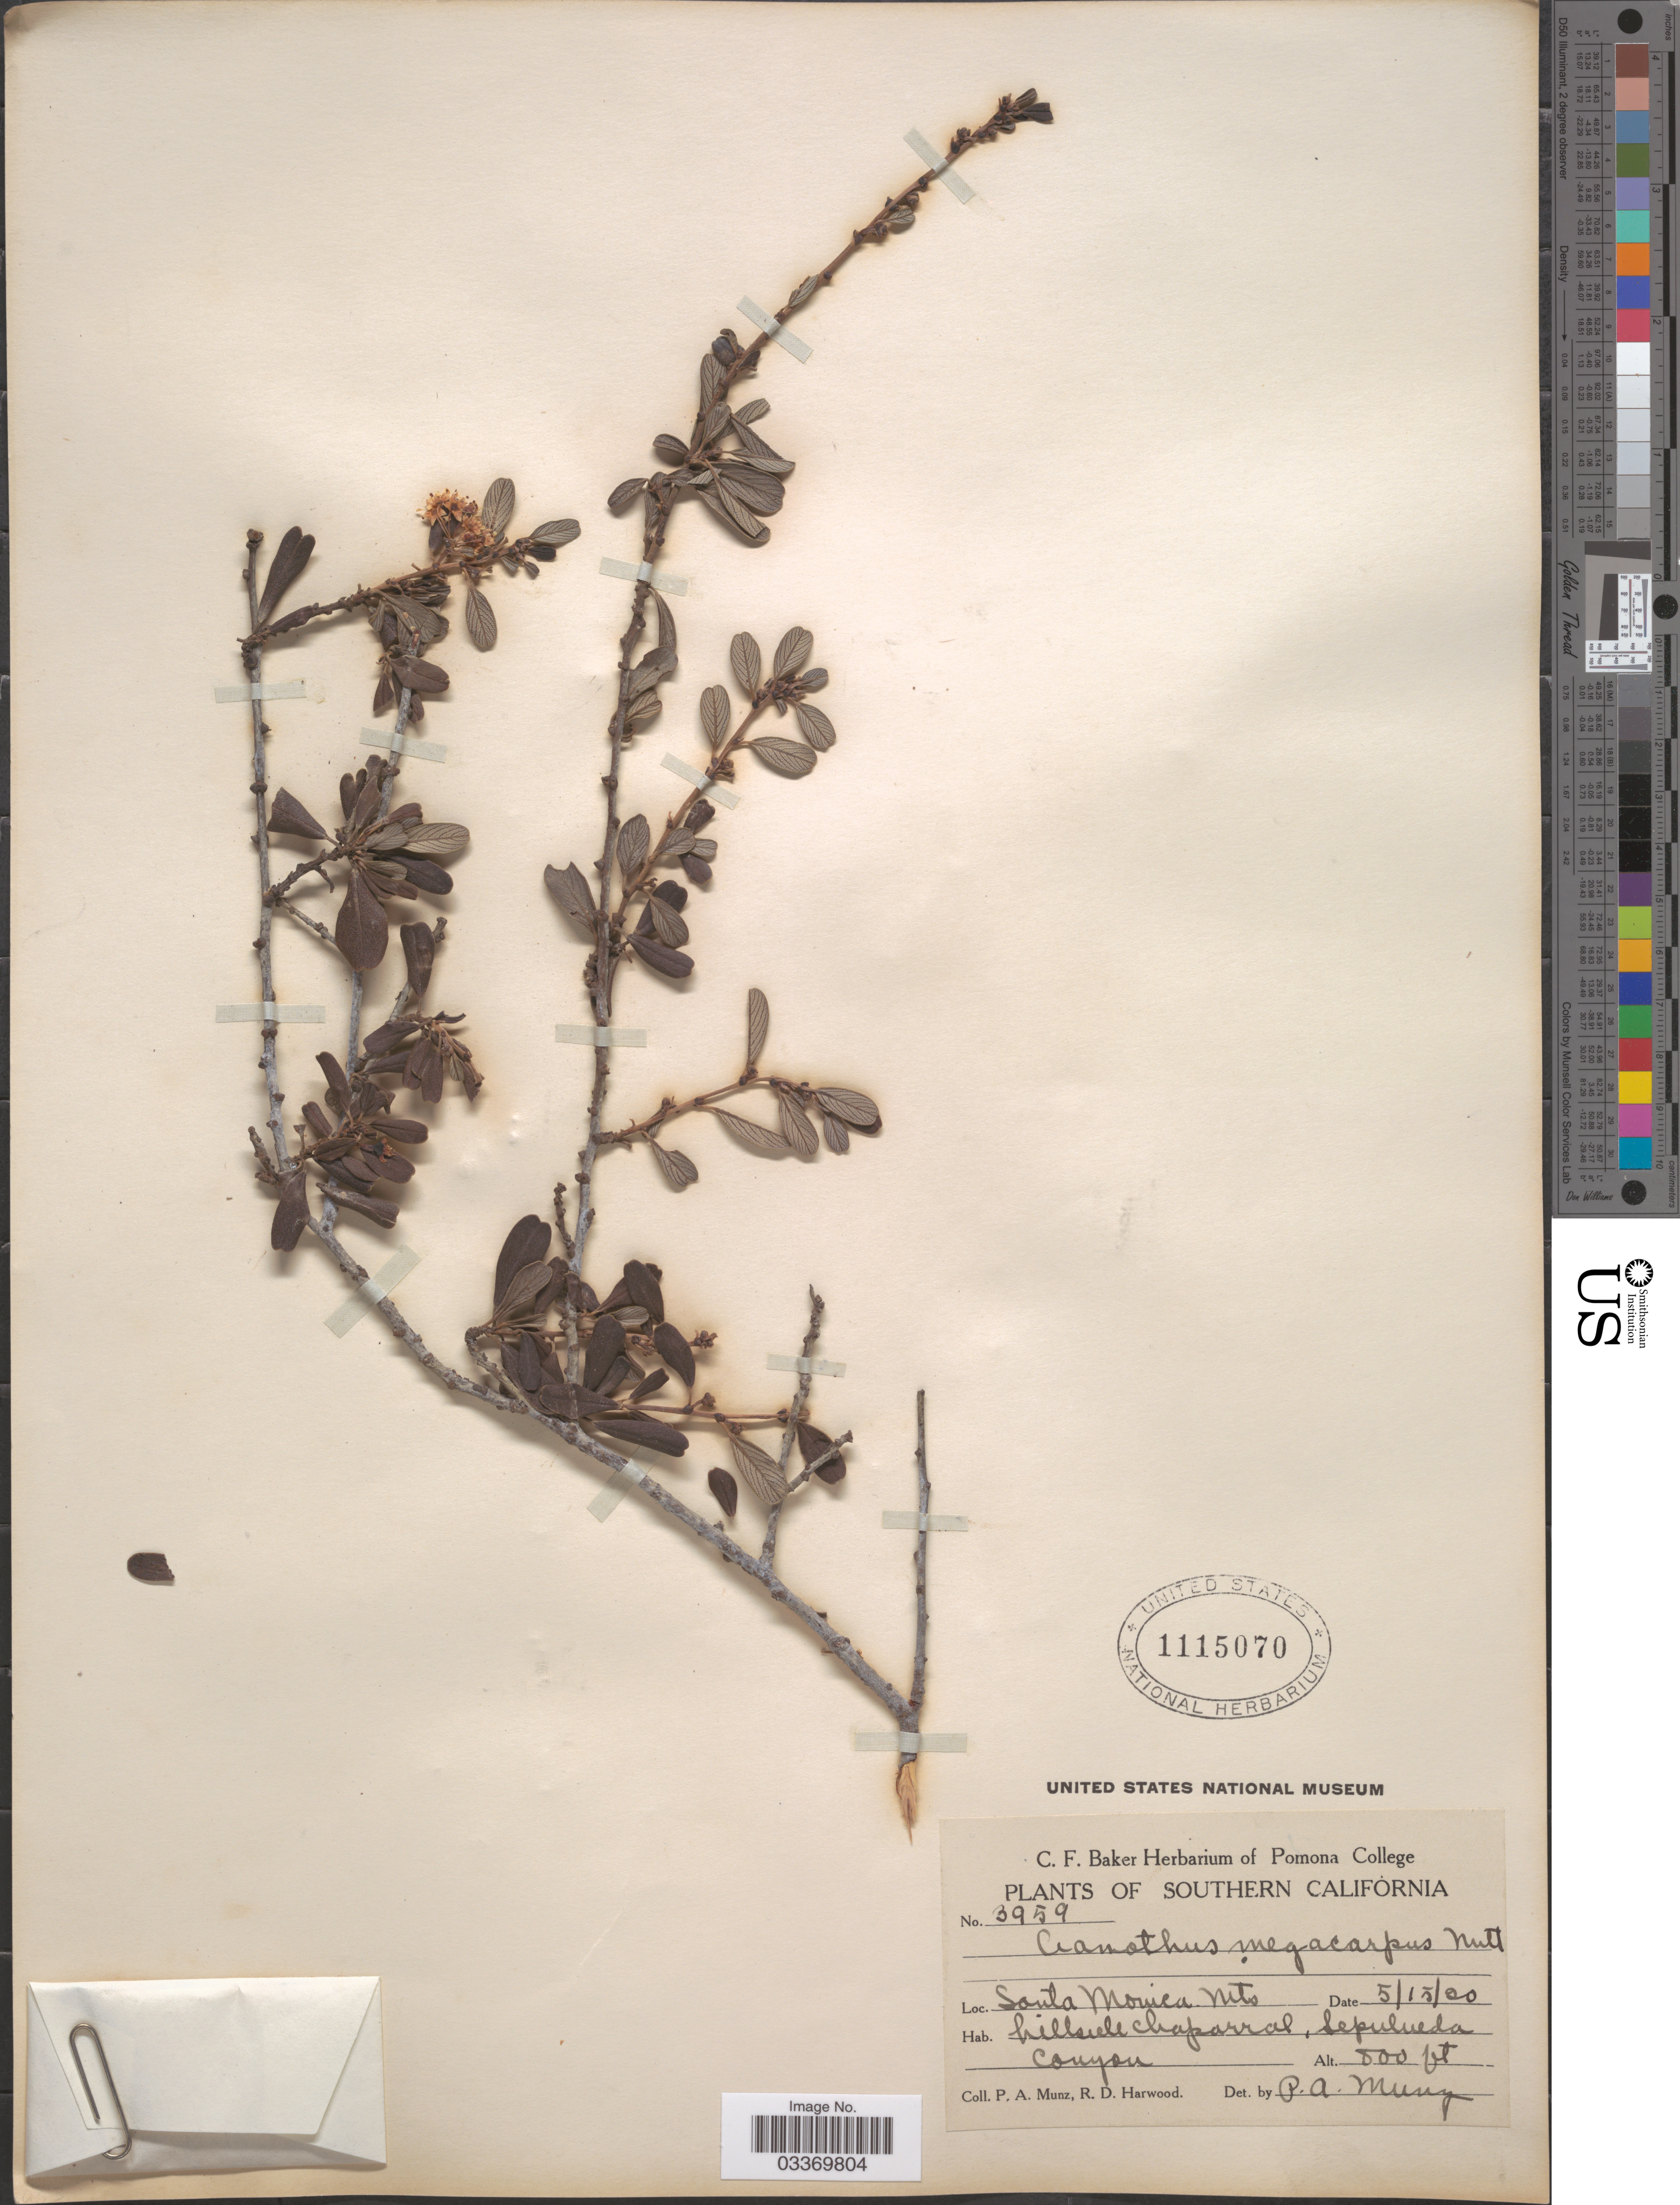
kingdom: Plantae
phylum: Tracheophyta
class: Magnoliopsida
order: Rosales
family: Rhamnaceae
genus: Ceanothus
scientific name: Ceanothus megacarpus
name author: Munz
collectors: P. A. Munz & R. Harwood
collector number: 3959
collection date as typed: Transcribed d/m/y: 15/5/20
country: United States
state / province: California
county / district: Los Angeles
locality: Southern California. Santa Monica Mts. Hillside chaparral, Sepulveda Canyon.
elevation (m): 244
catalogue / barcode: US 1115070